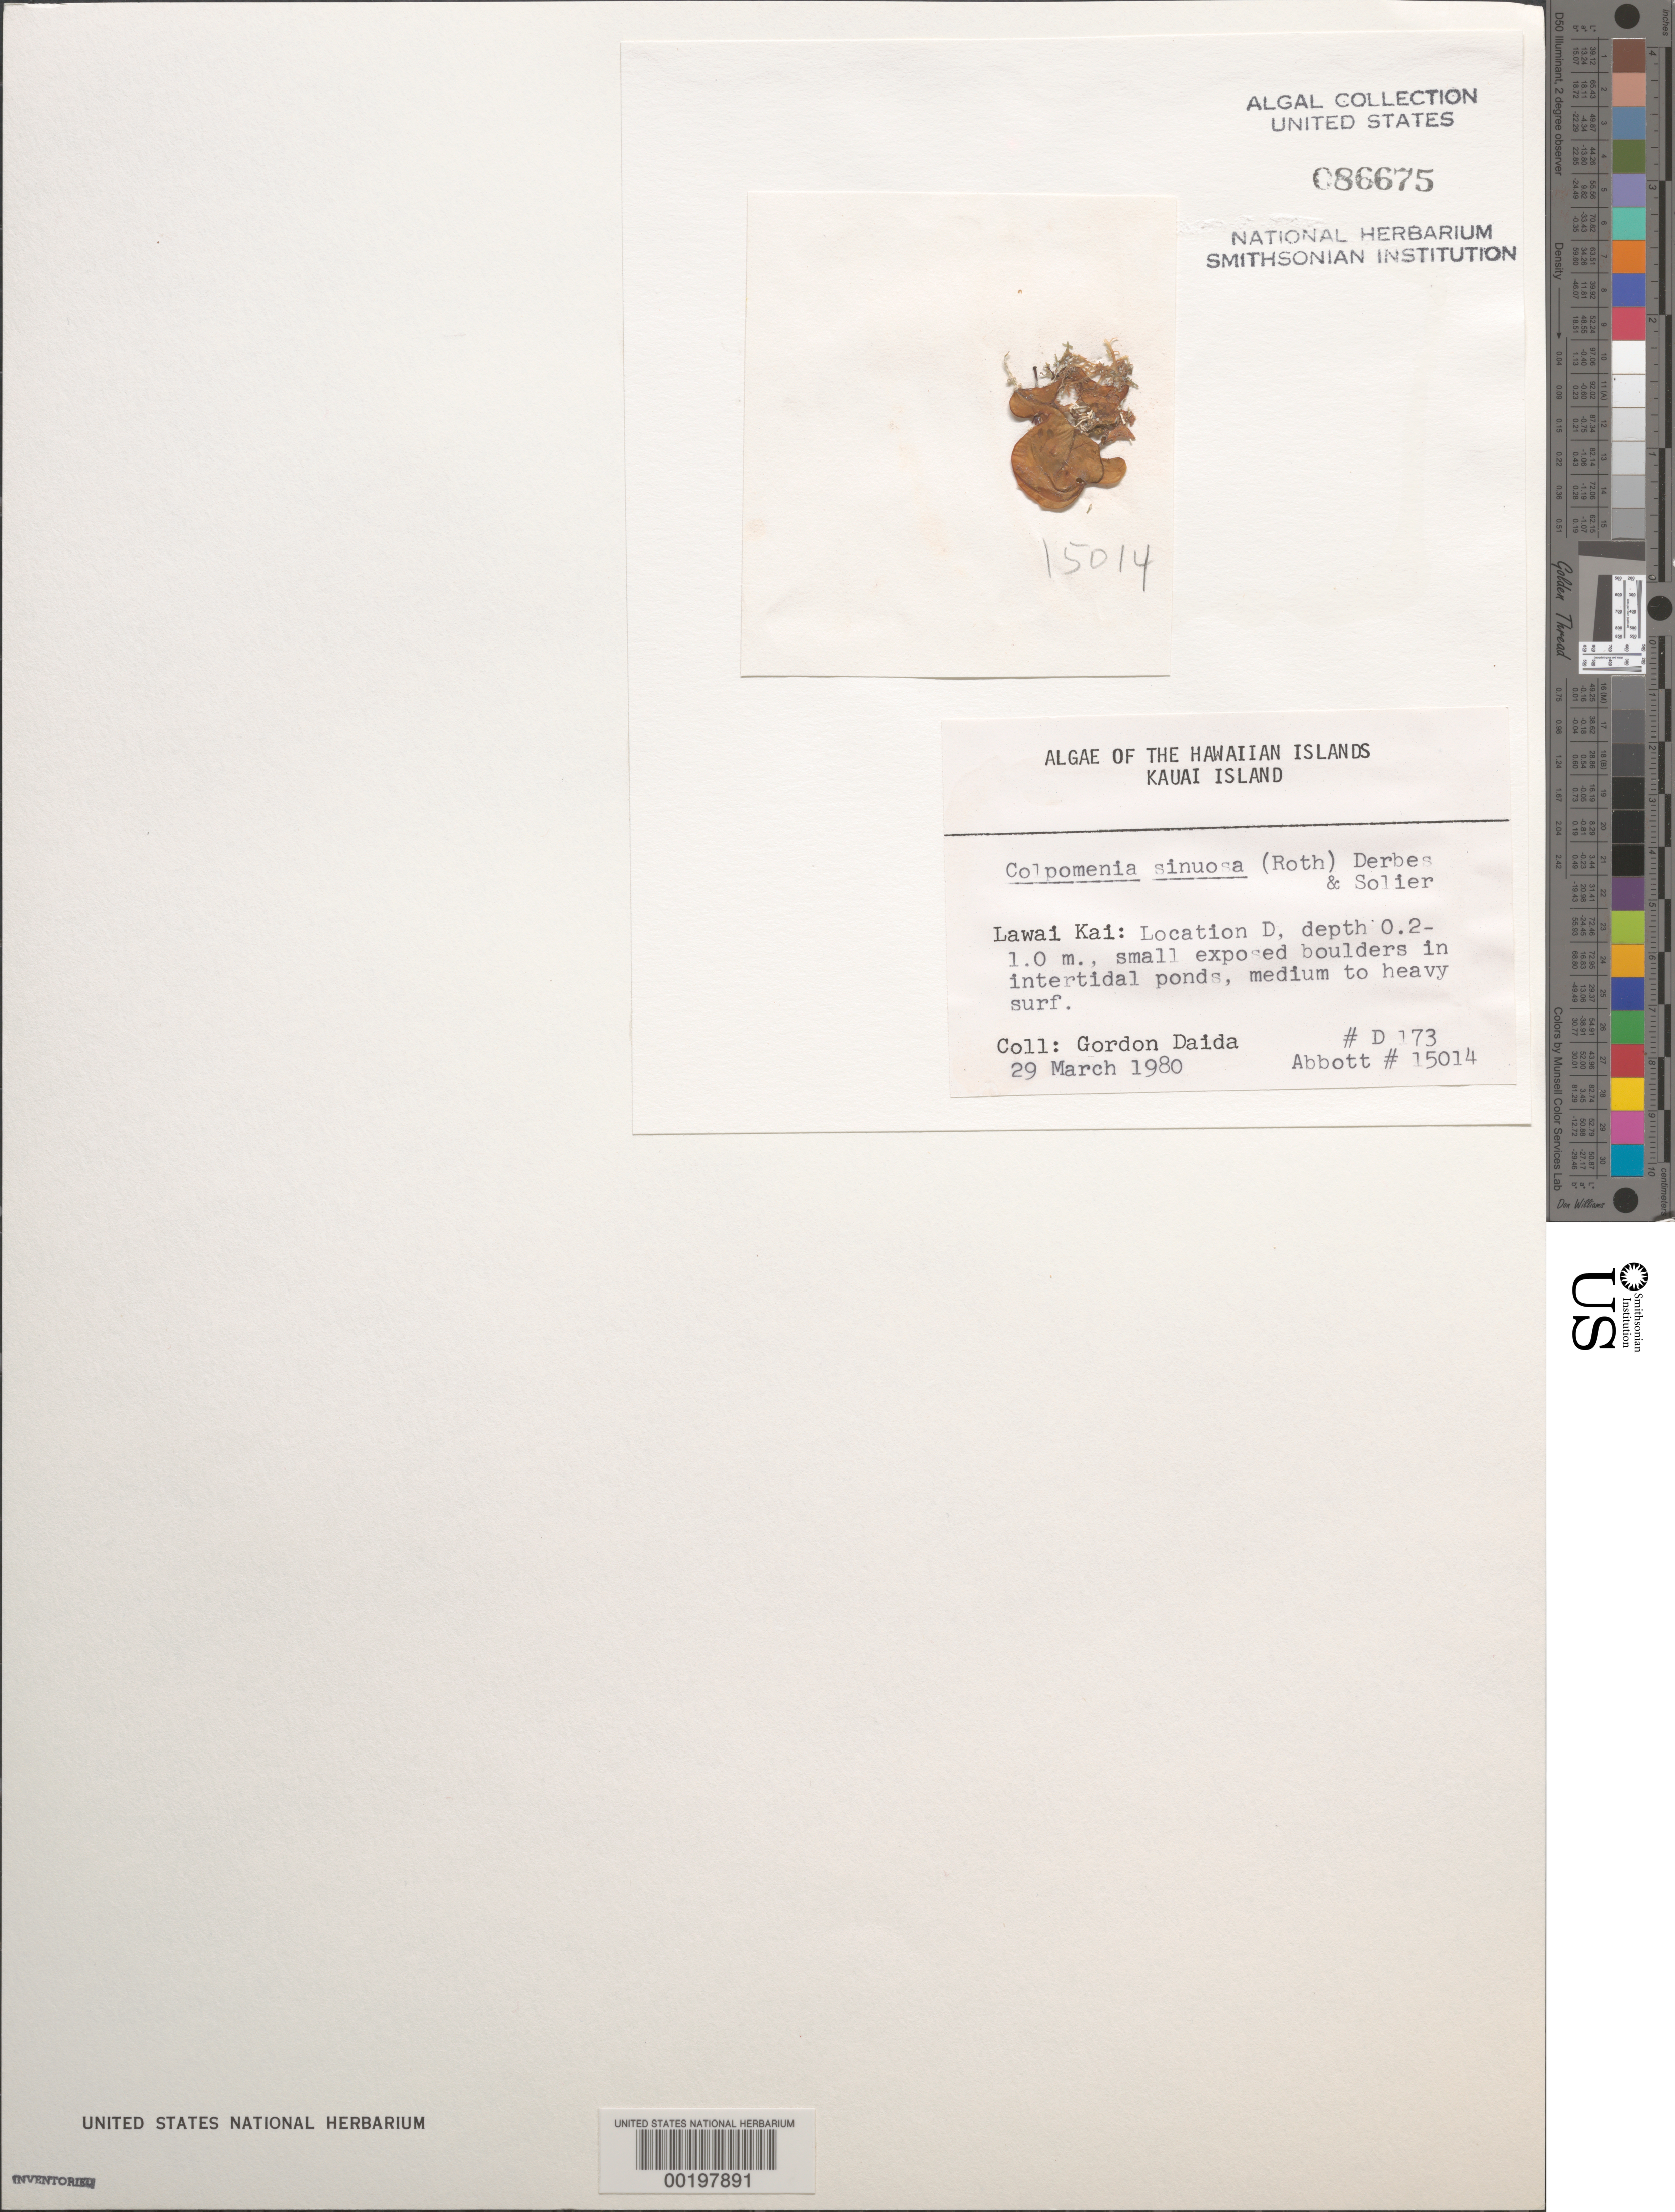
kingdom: Chromista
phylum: Ochrophyta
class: Phaeophyceae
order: Scytosiphonales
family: Scytosiphonaceae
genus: Colpomenia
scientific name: Colpomenia sinuosa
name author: (K. Mert. ex Roth) Derbes & Solier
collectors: G. Daida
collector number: D173 & IAA 15014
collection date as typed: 29 Mar 1980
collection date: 1980-03-29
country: United States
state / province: Hawaii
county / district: Kauai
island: Kaua'i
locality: Lawai Kai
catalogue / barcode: US 86675